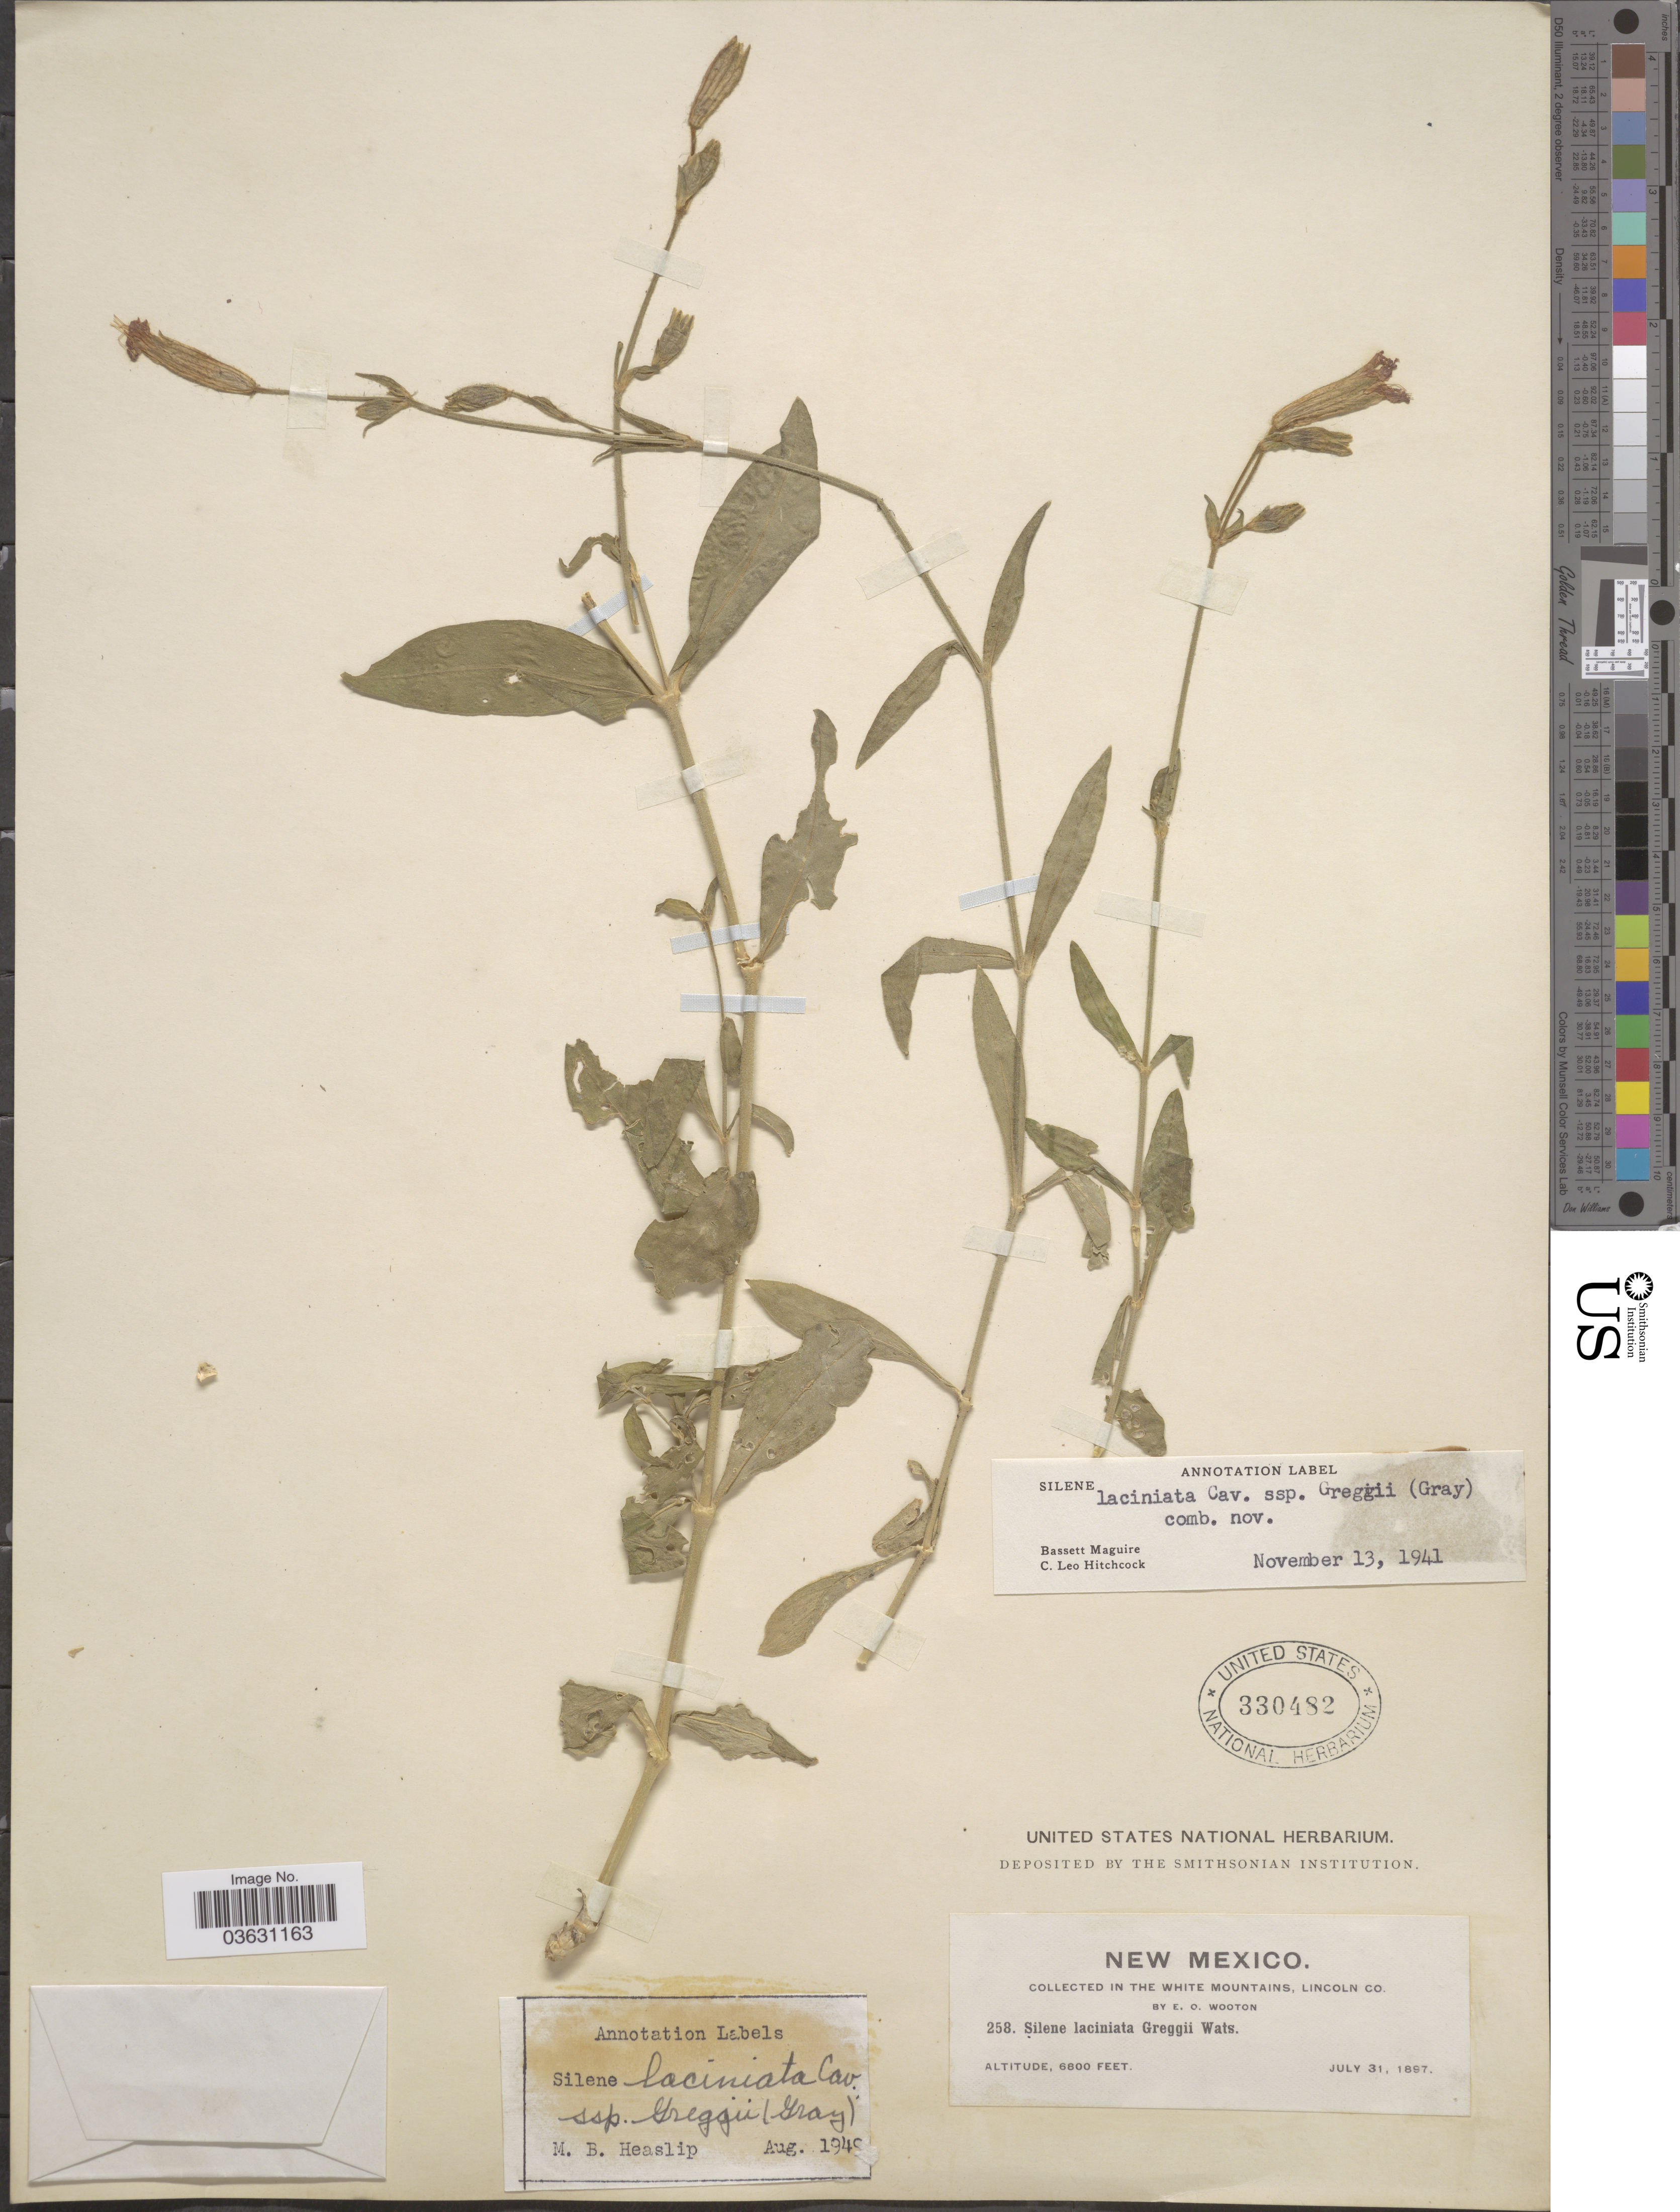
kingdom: Plantae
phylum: Tracheophyta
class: Magnoliopsida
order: Caryophyllales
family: Caryophyllaceae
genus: Silene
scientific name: Silene laciniata subsp. greggii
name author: (A. Gray) C.L. Hitchc. & Maguire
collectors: E. O. Wooton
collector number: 258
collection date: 1897-07-31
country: United States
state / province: New Mexico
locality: In the White Mountains, Lincoln Co.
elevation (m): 2073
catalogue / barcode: US 330482